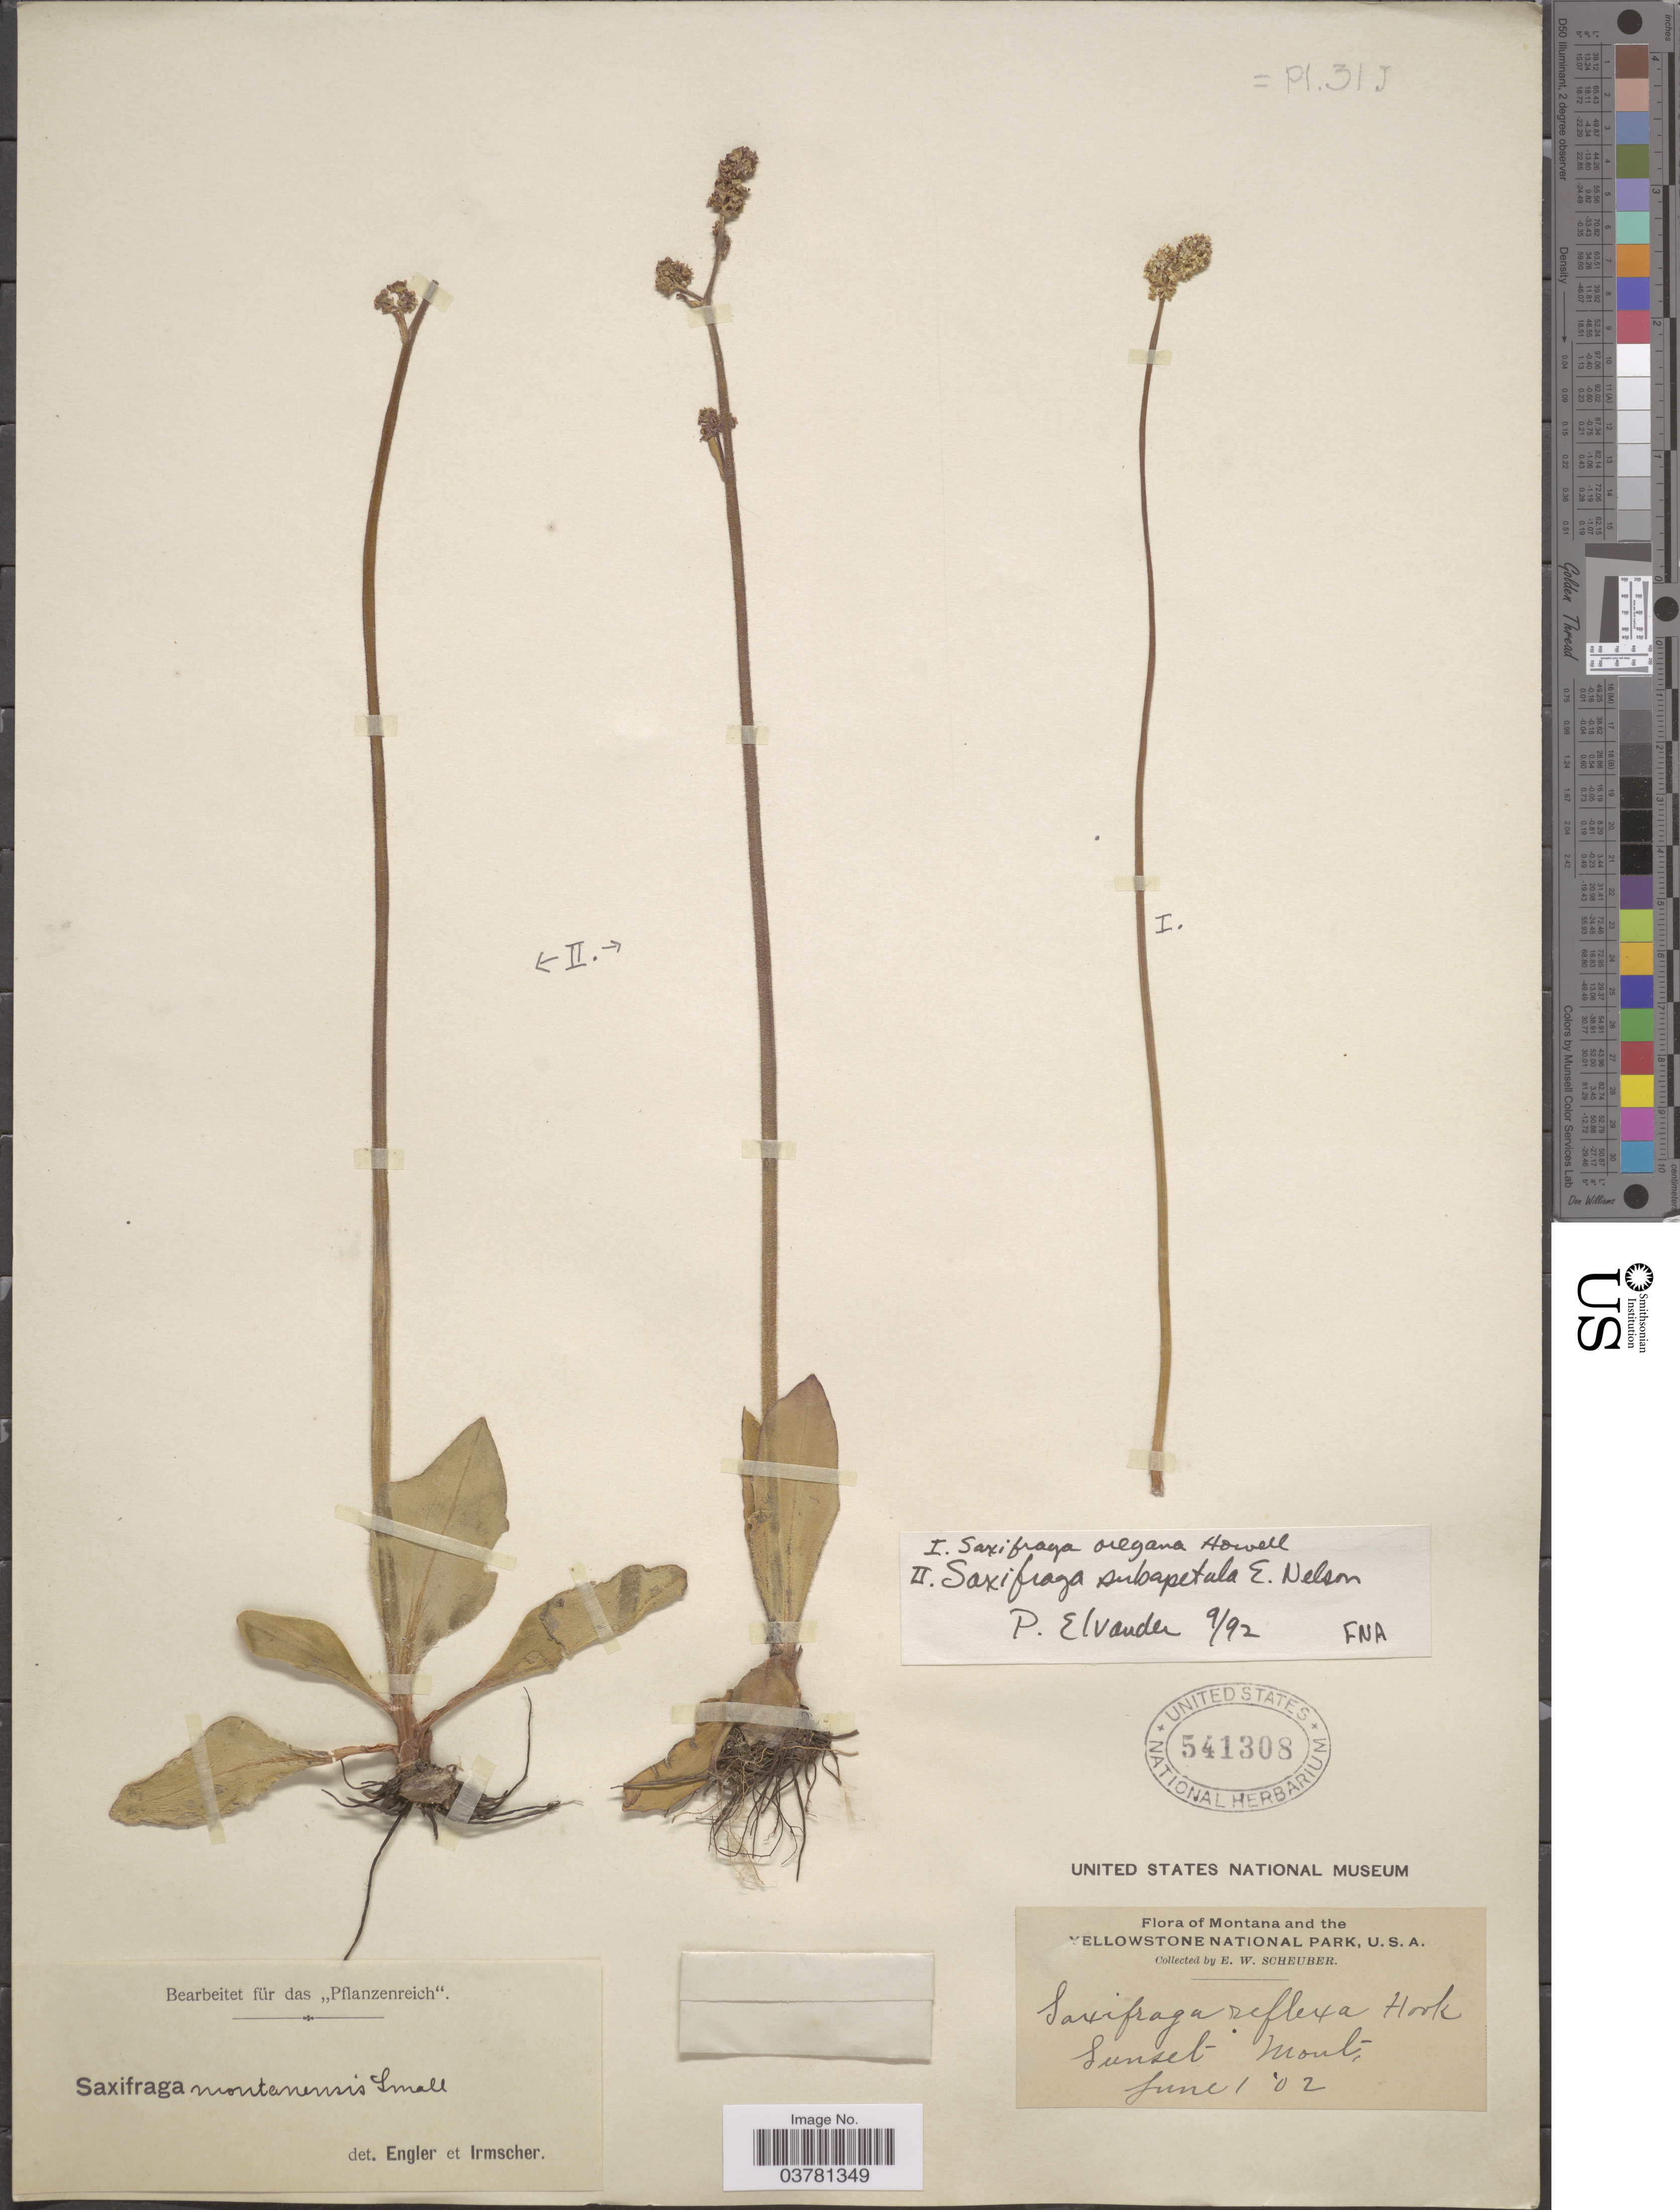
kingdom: Plantae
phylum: Tracheophyta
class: Magnoliopsida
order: Saxifragales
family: Saxifragaceae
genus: Micranthes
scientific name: Micranthes subapetala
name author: (E. Nelson) Small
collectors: E. Scheuber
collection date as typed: Transcribed d/m/y: 1/6/2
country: United States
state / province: Montana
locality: Montana and the Yellowstone National Park. Sunset Mouth.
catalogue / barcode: US 541308